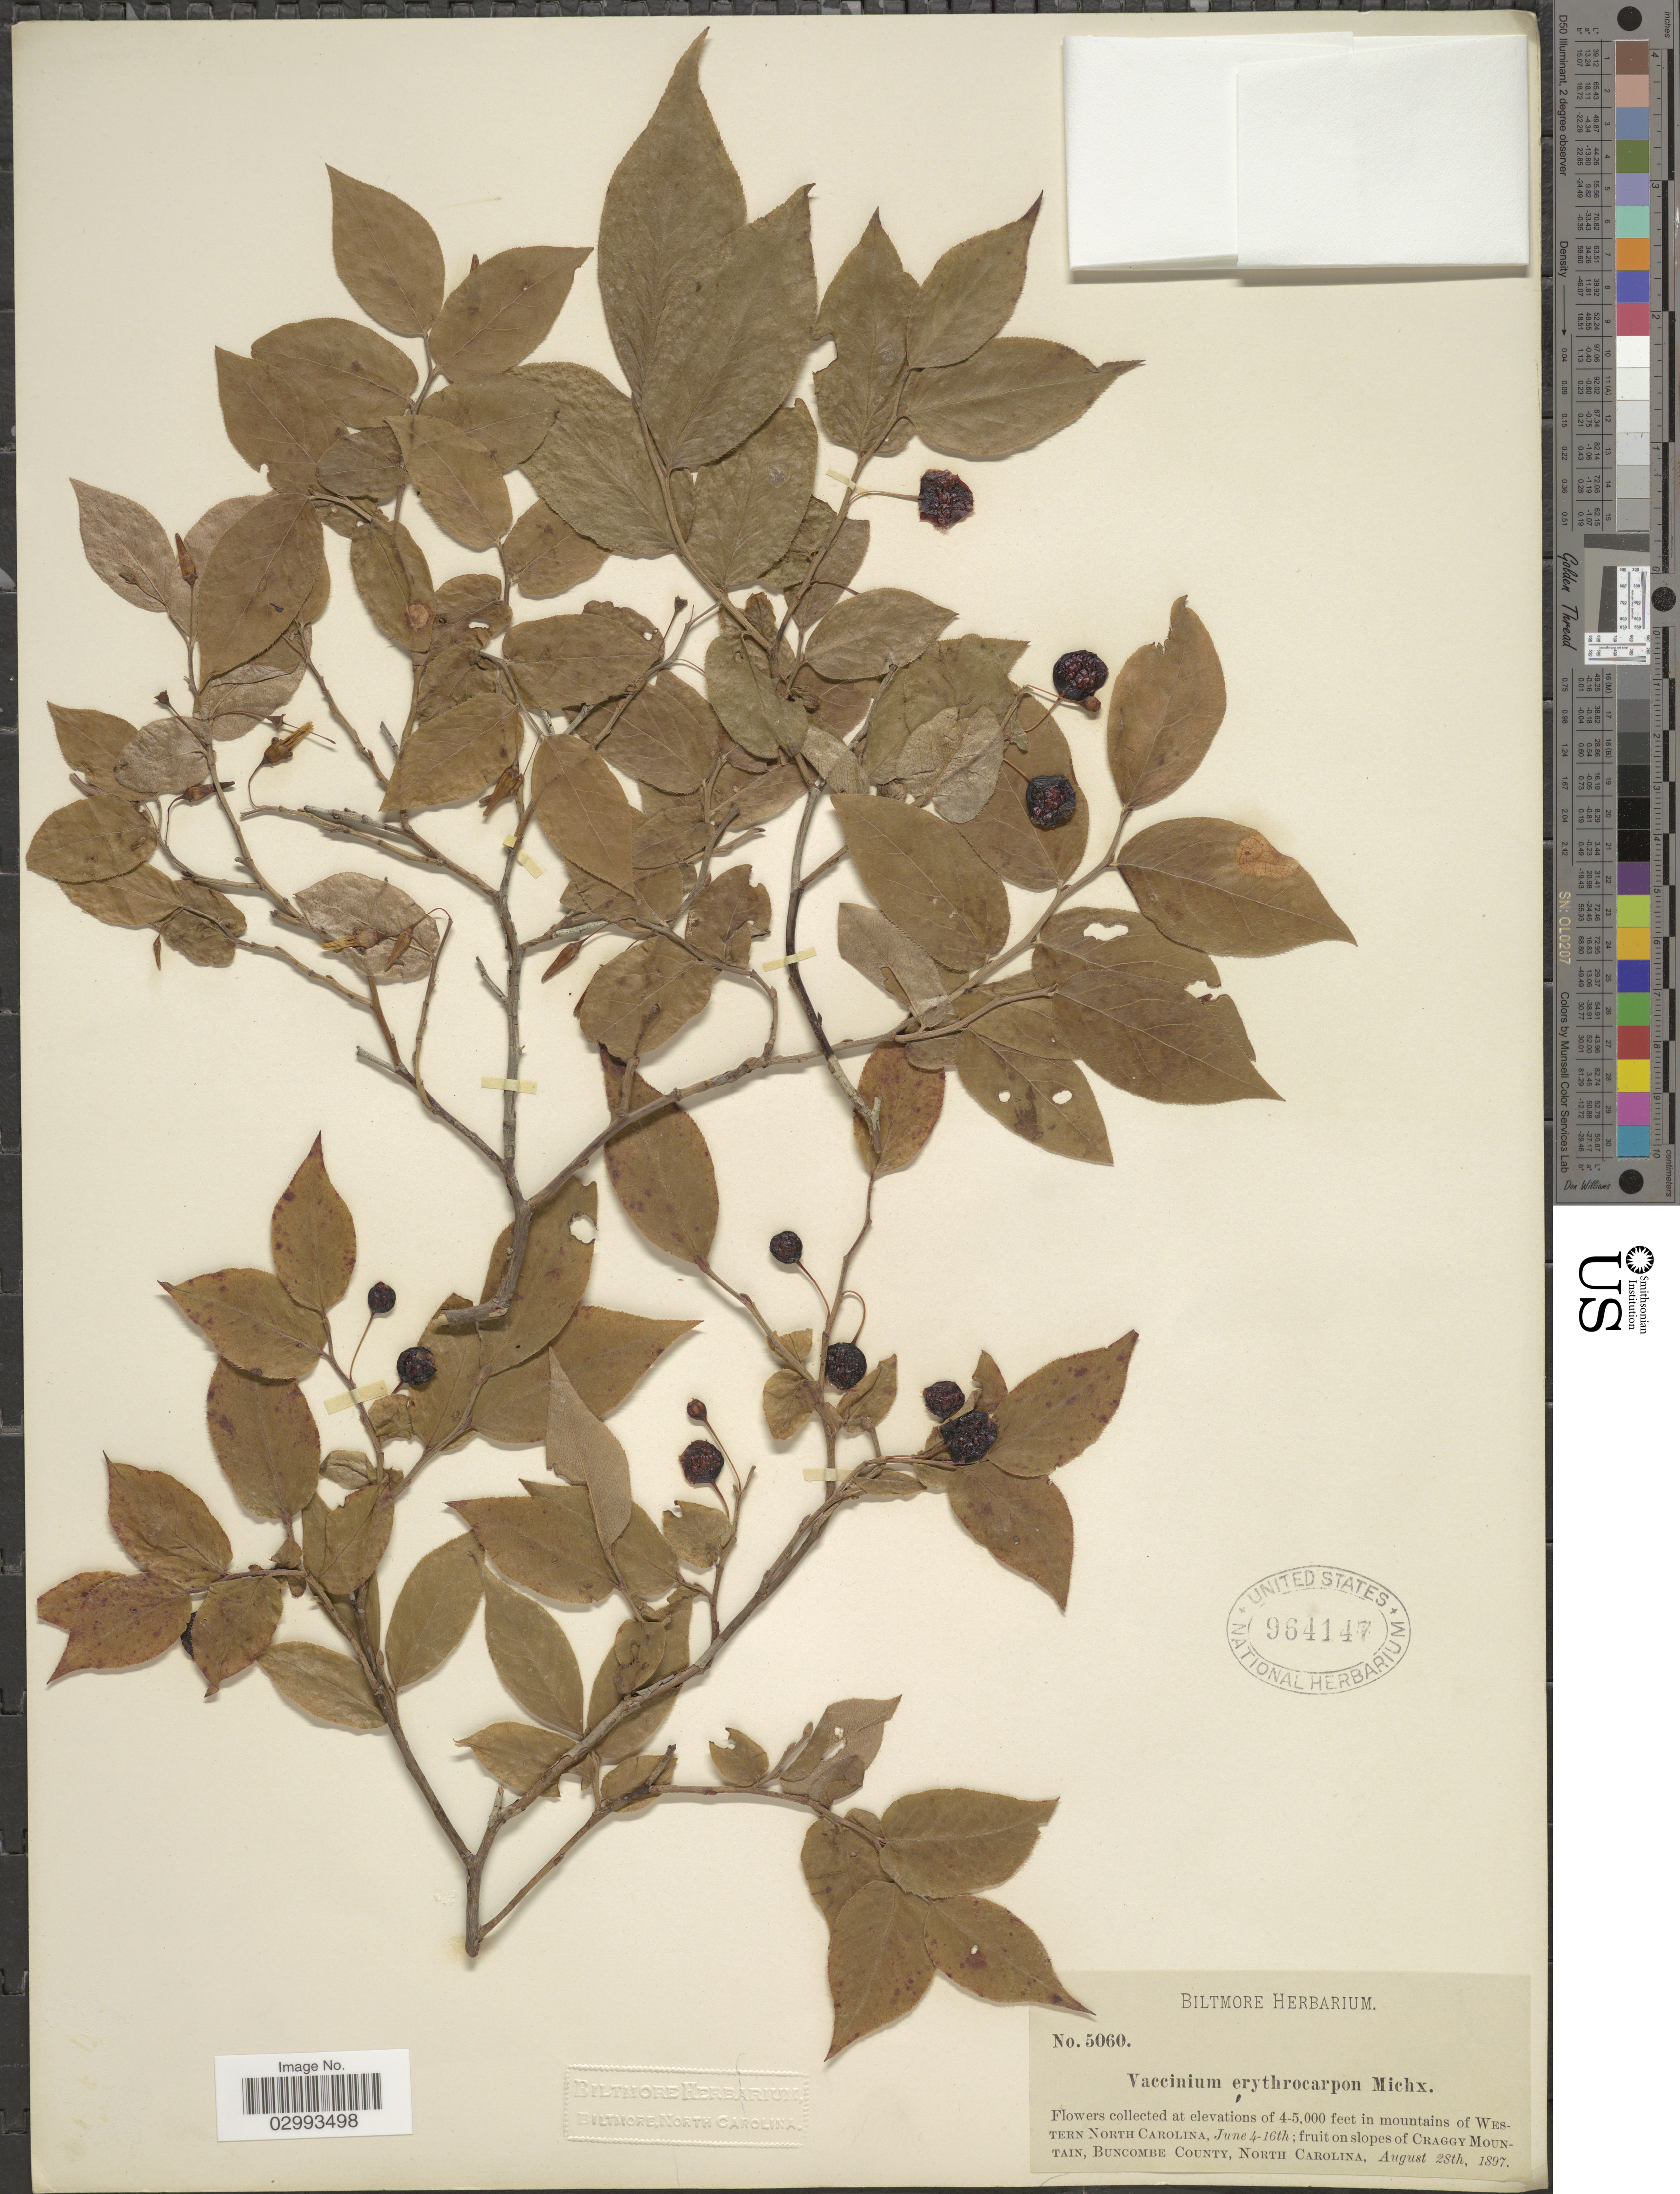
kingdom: Plantae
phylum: Tracheophyta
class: Magnoliopsida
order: Ericales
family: Ericaceae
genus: Hugeria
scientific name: Hugeria erythrocarpa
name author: (Michx.) Small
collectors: ex herb. Biltmore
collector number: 5060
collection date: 1897-08-28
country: United States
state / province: North Carolina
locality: In mountains of Western North Carolina, on slopes of Craggy Mountains, Buncombe County.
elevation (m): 1219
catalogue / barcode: US 964147